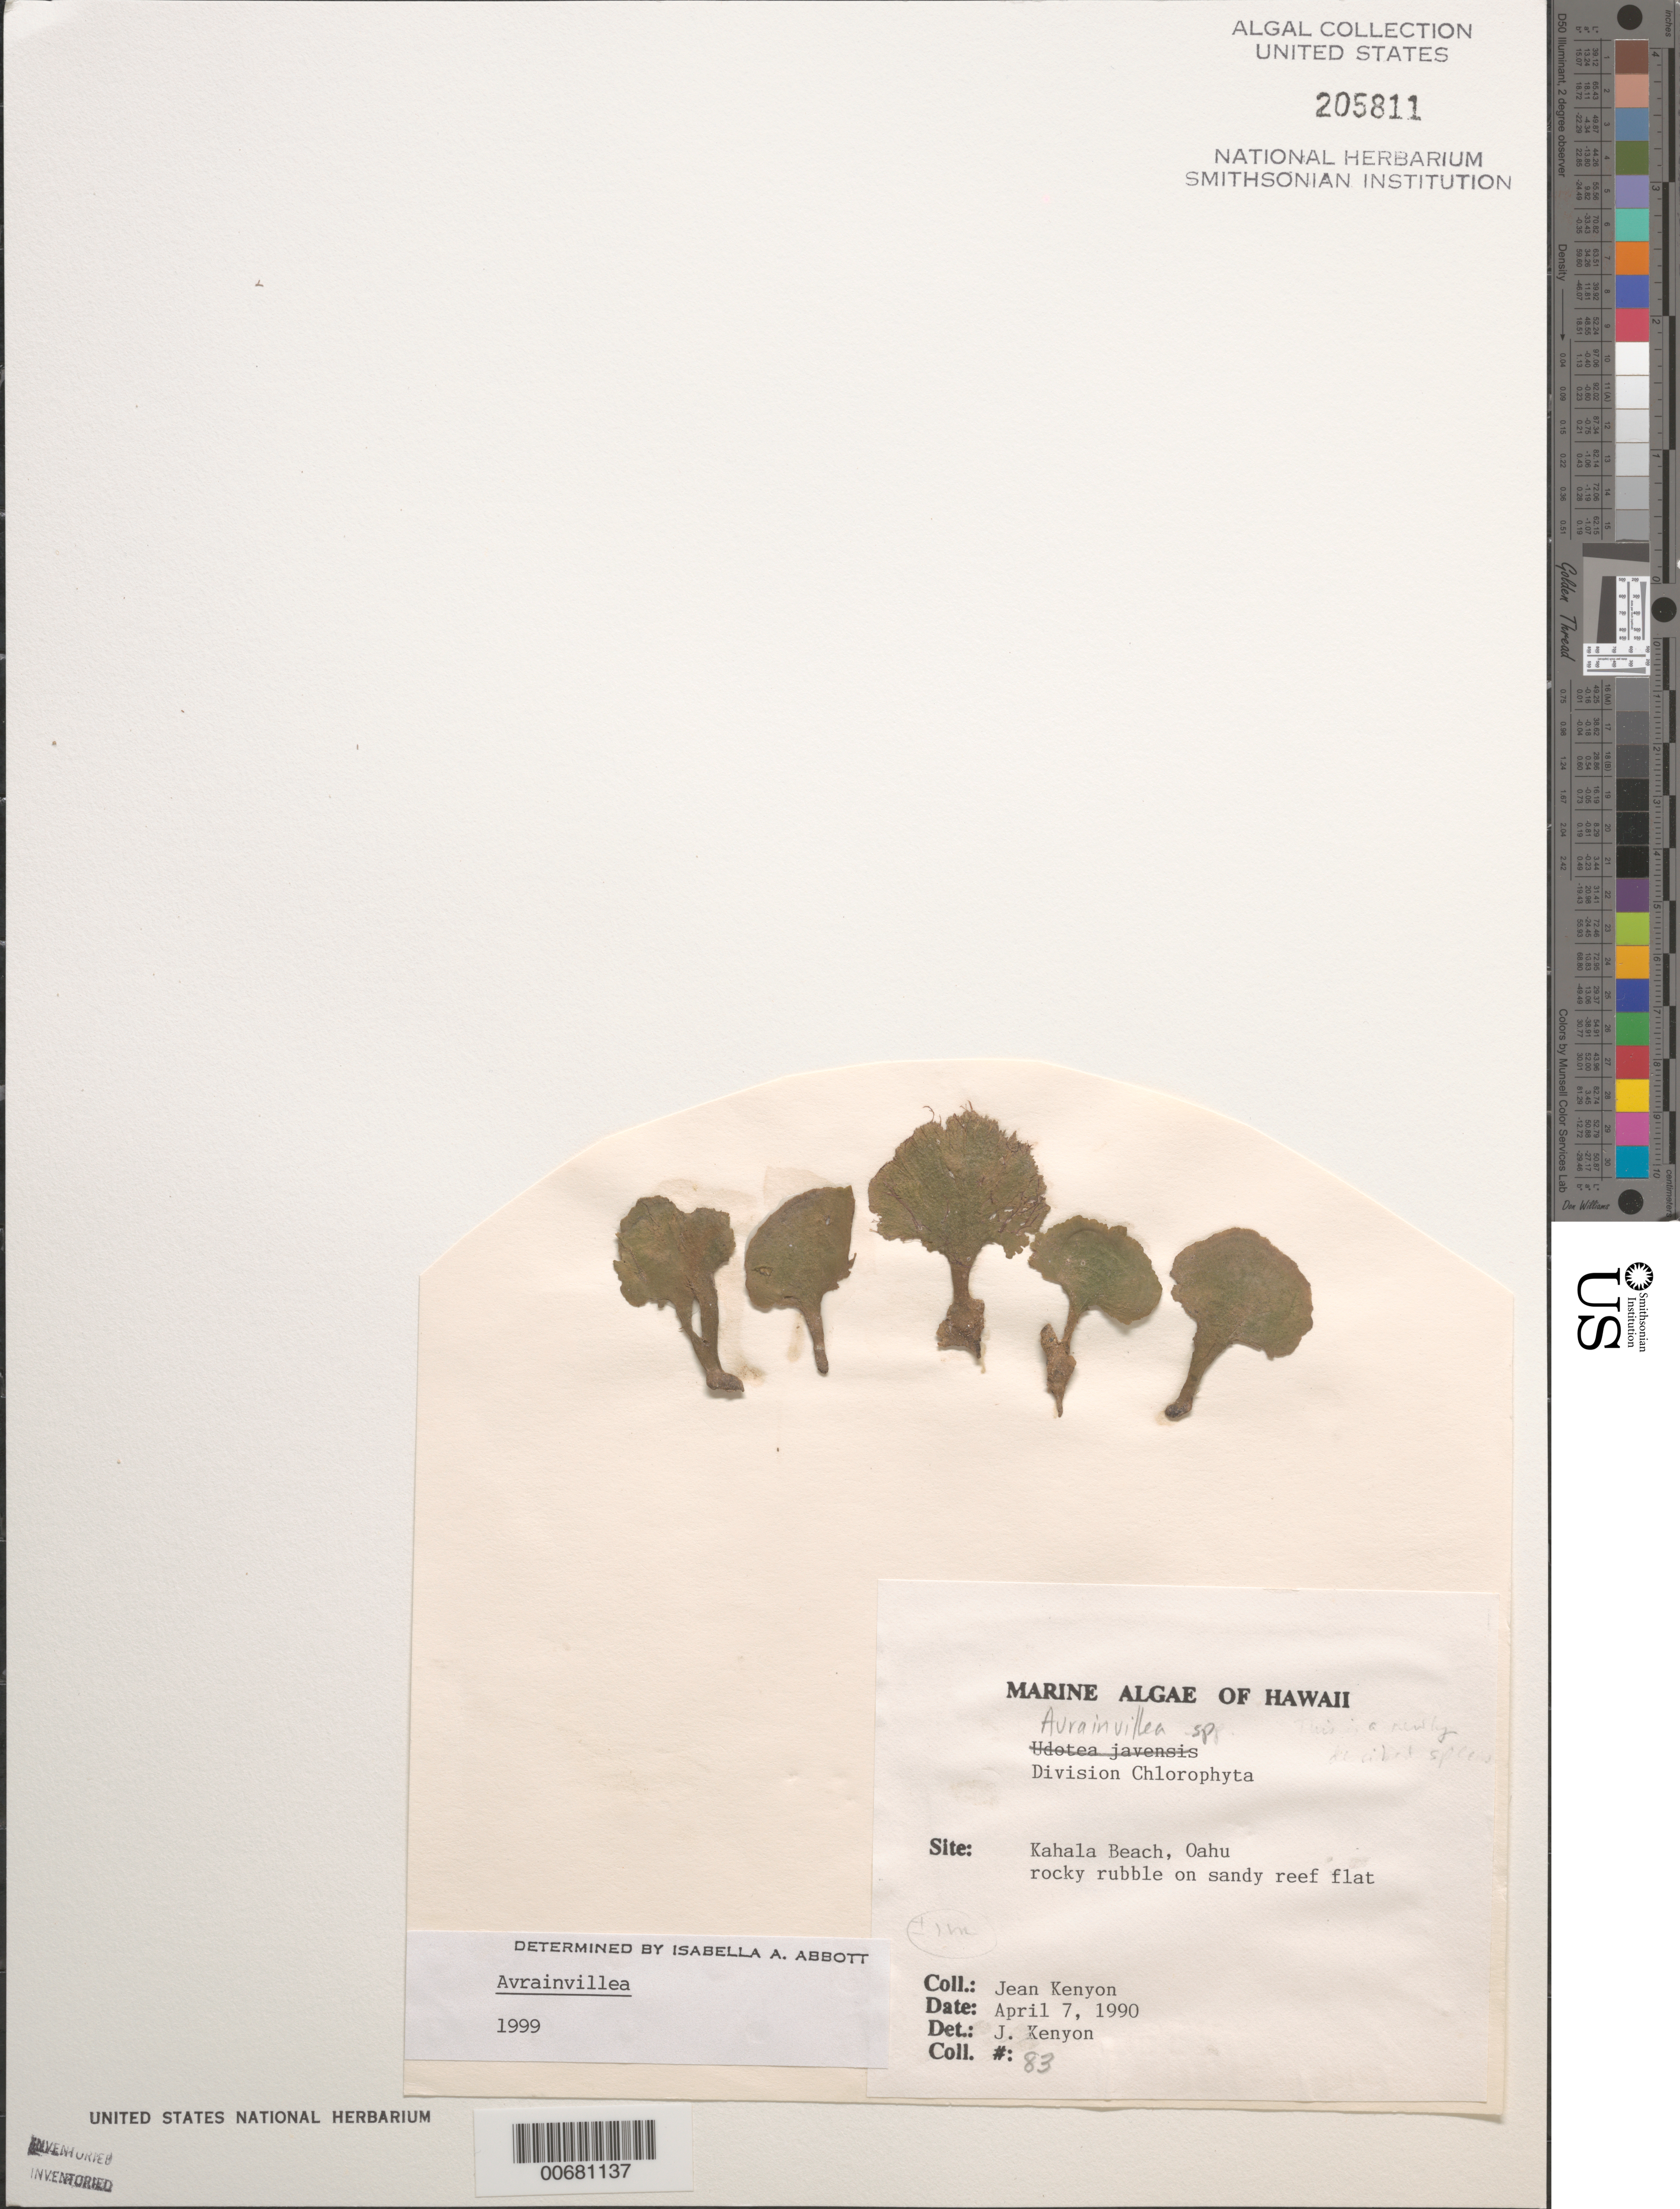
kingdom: Plantae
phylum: Chlorophyta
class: Ulvophyceae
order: Bryopsidales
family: Dichotomosiphonaceae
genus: Avrainvillea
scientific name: Avrainvillea sp.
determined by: Abbott, Isabella A.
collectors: J. Kenyon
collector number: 83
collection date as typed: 7 Apr 1990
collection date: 1990-04-07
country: United States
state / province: Hawaii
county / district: Honolulu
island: Oahu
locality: Kahala Beach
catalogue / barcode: US 205811